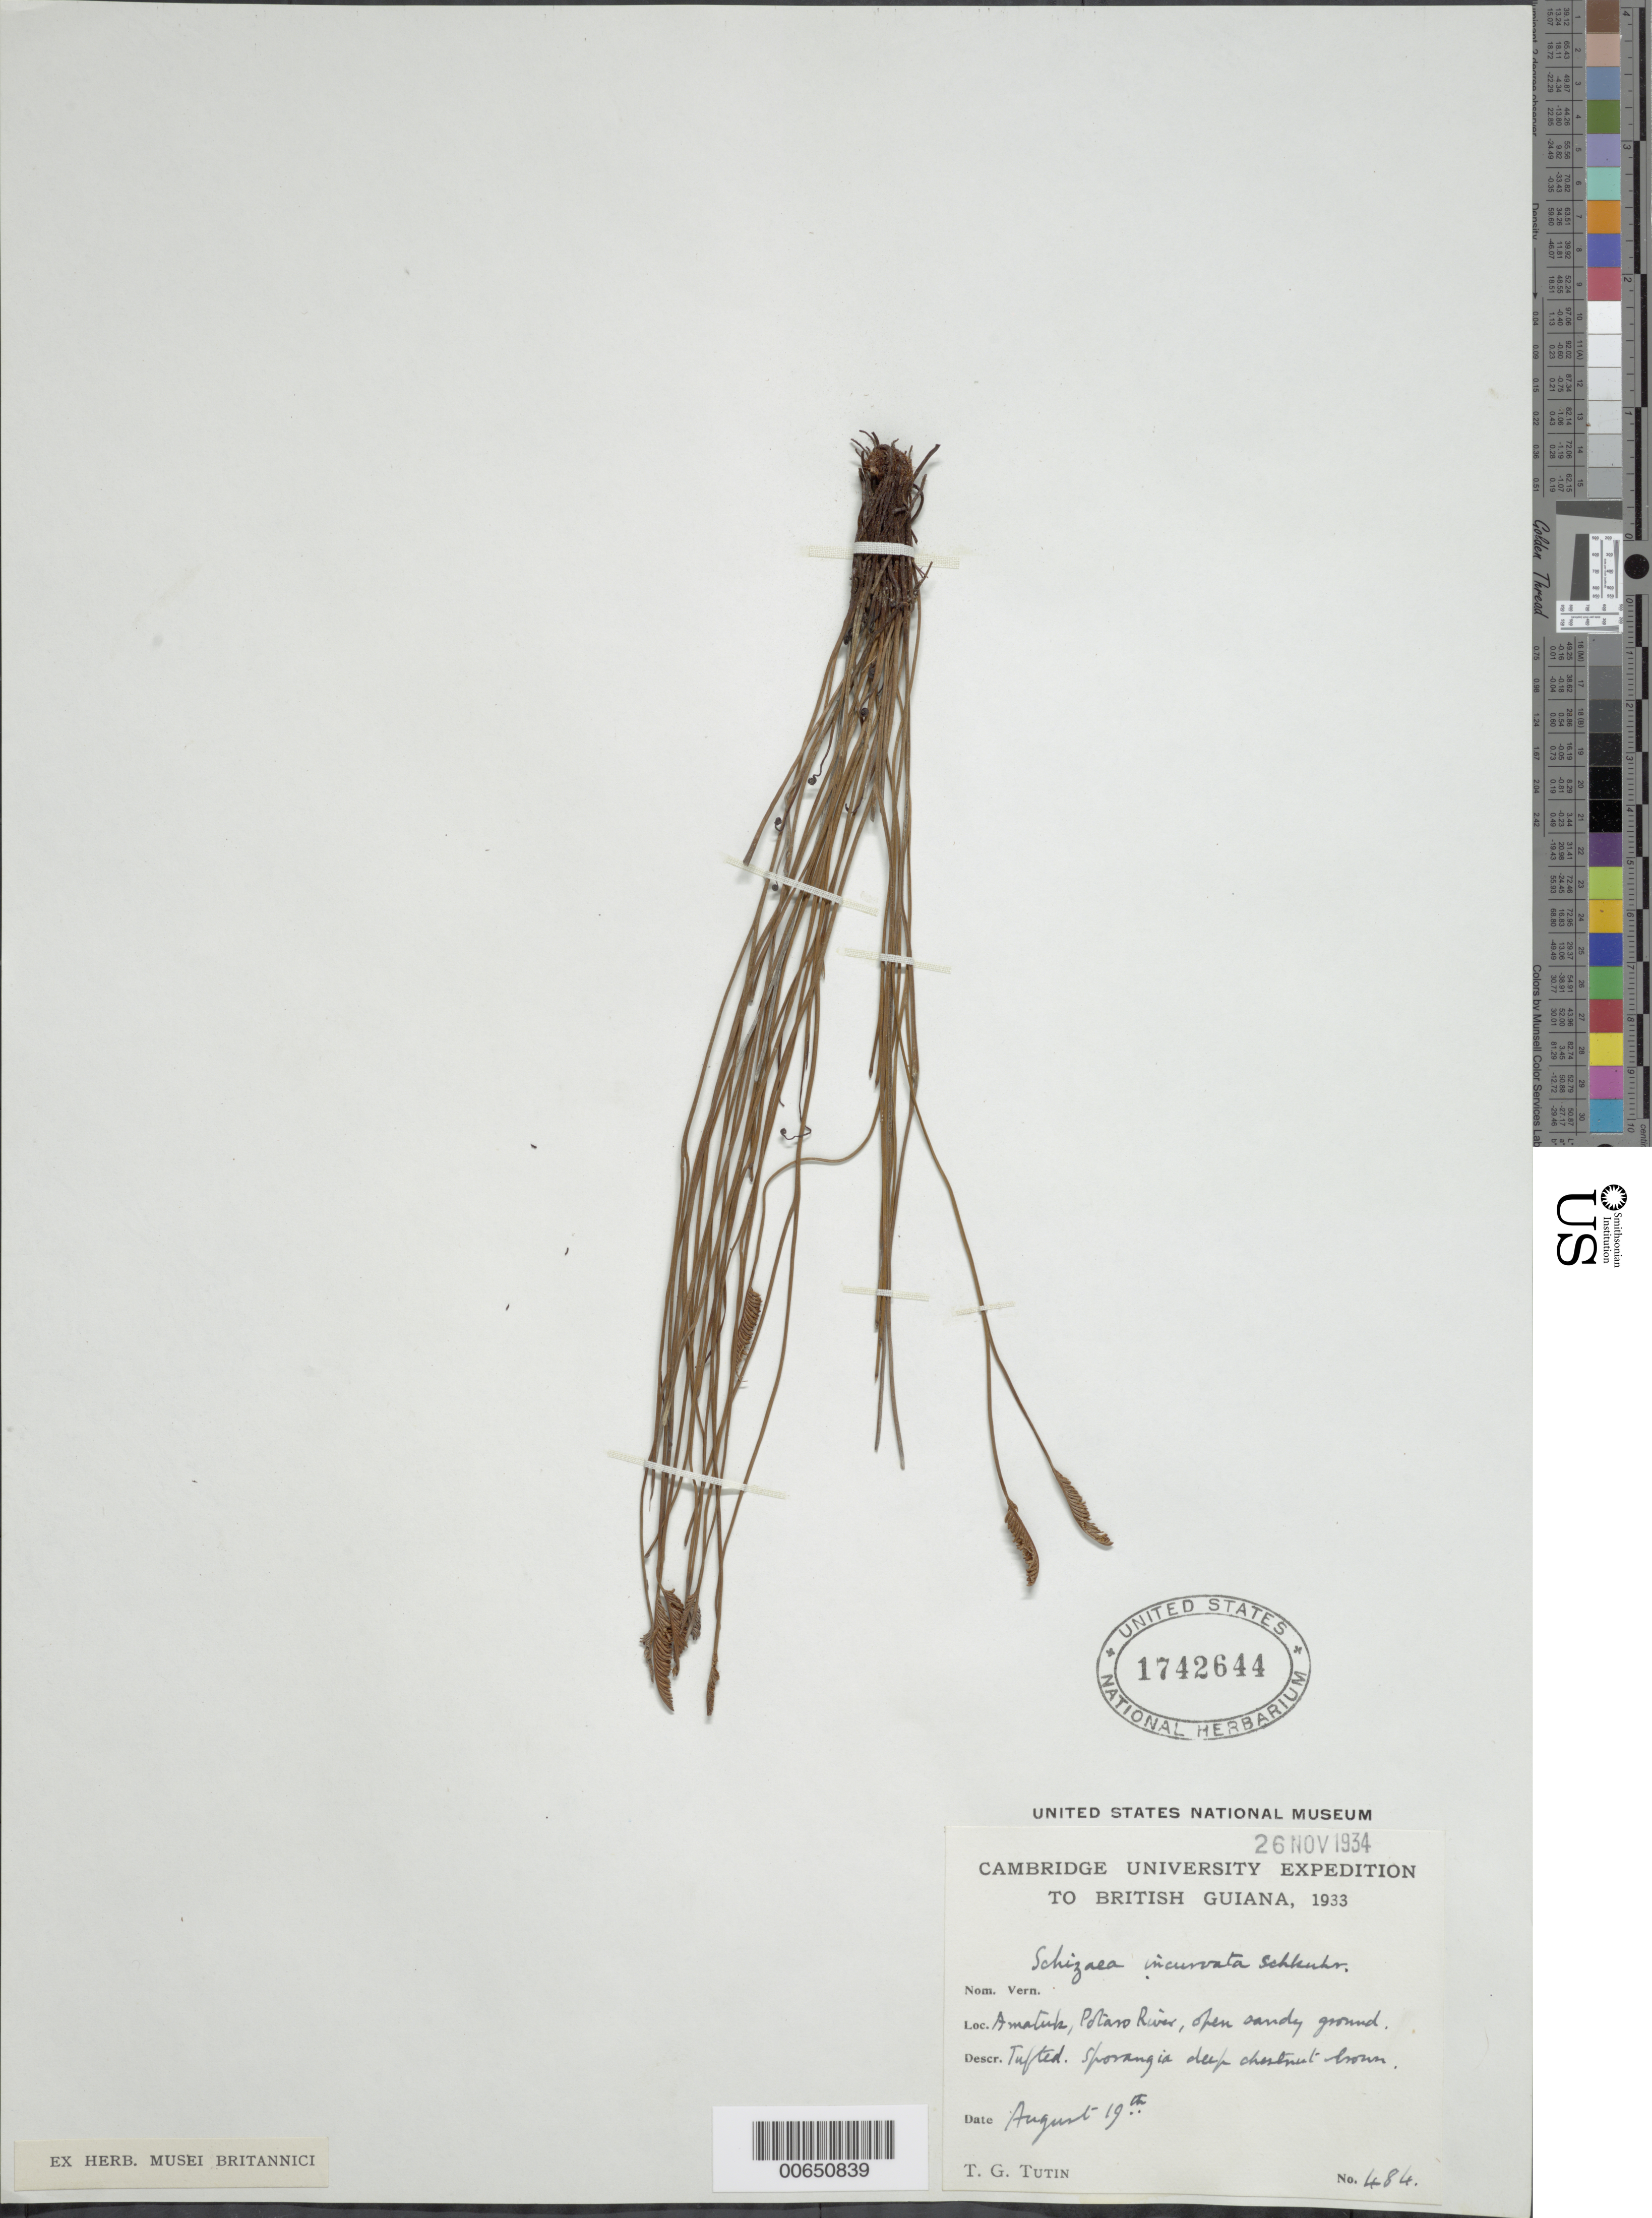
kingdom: Plantae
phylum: Tracheophyta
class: Polypodiopsida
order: Schizaeales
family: Schizaeaceae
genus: Schizaea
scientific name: Schizaea incurvata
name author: Schkuhr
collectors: T. G. Tutin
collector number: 484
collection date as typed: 19-Aug-33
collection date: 1933-08-19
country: Guyana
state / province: Potaro-Siparuni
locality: Amatuk, Potaro River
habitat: Open sandy ground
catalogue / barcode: US 1742644